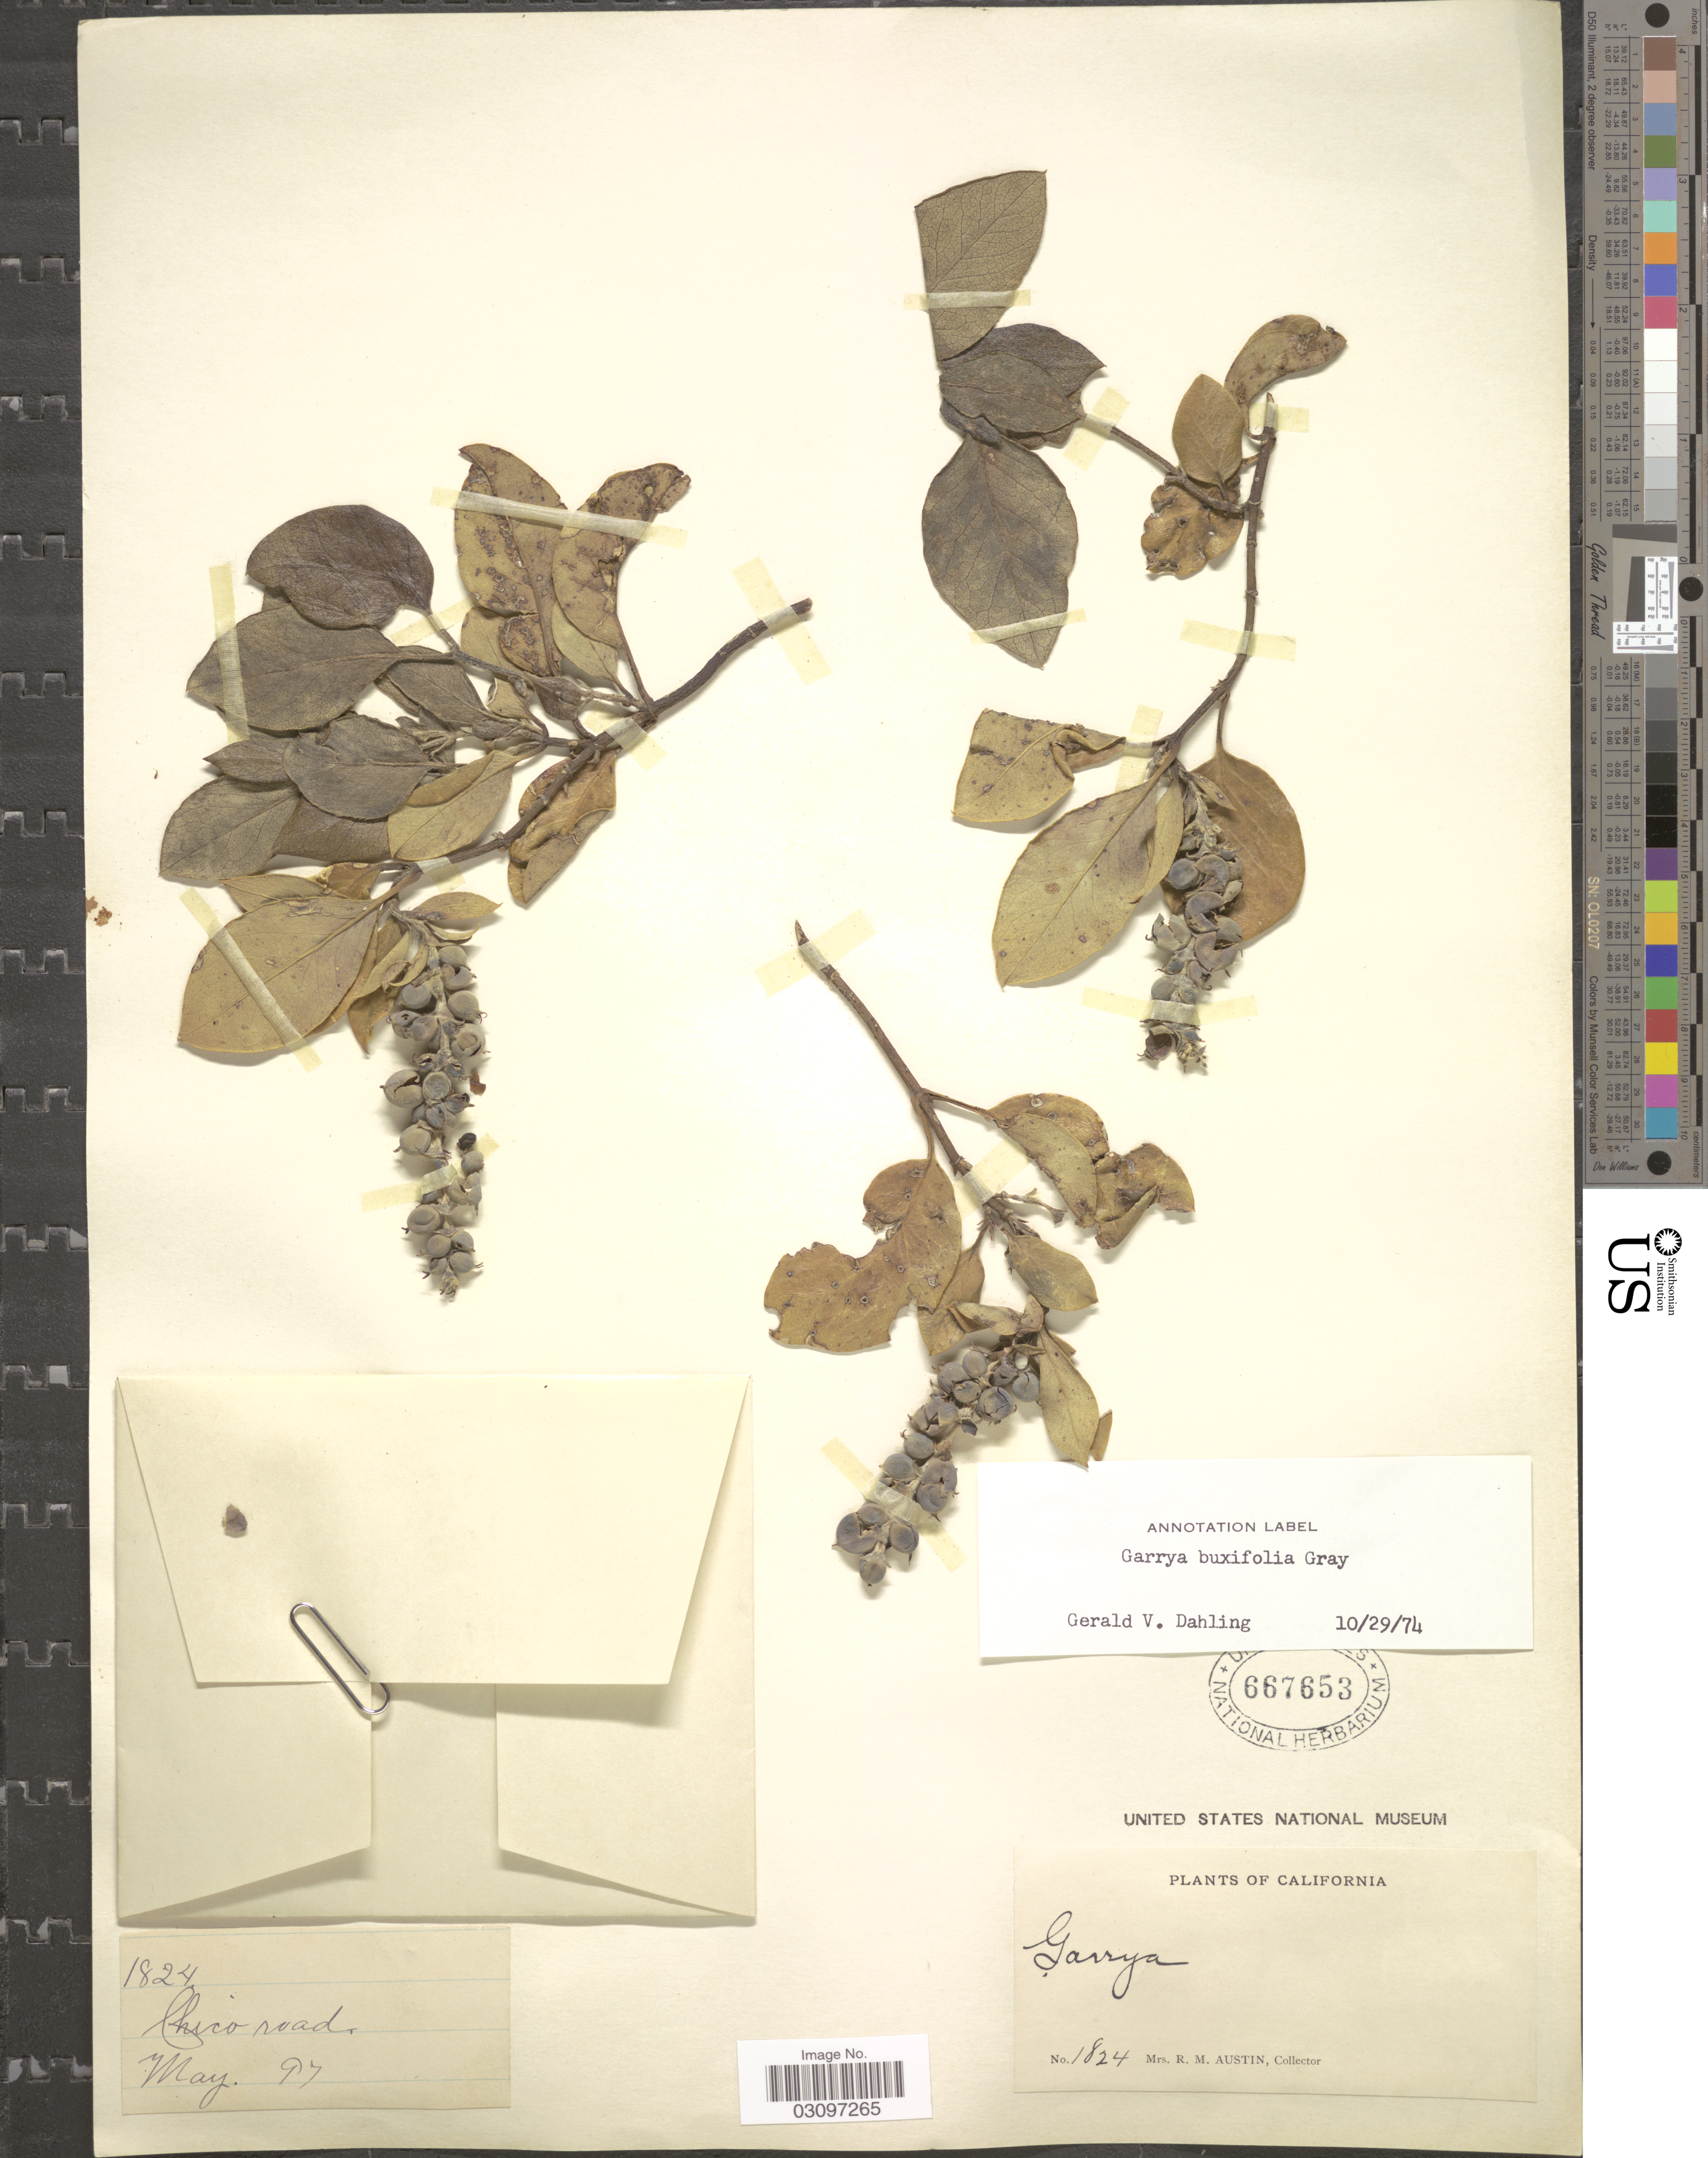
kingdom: Plantae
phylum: Tracheophyta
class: Magnoliopsida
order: Garryales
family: Garryaceae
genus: Garrya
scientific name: Garrya buxifolia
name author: A. Gray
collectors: R. Austin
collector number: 1824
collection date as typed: Transcribed d/m/y: /5/97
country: United States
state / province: California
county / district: Butte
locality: Chico road.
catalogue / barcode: US 667653